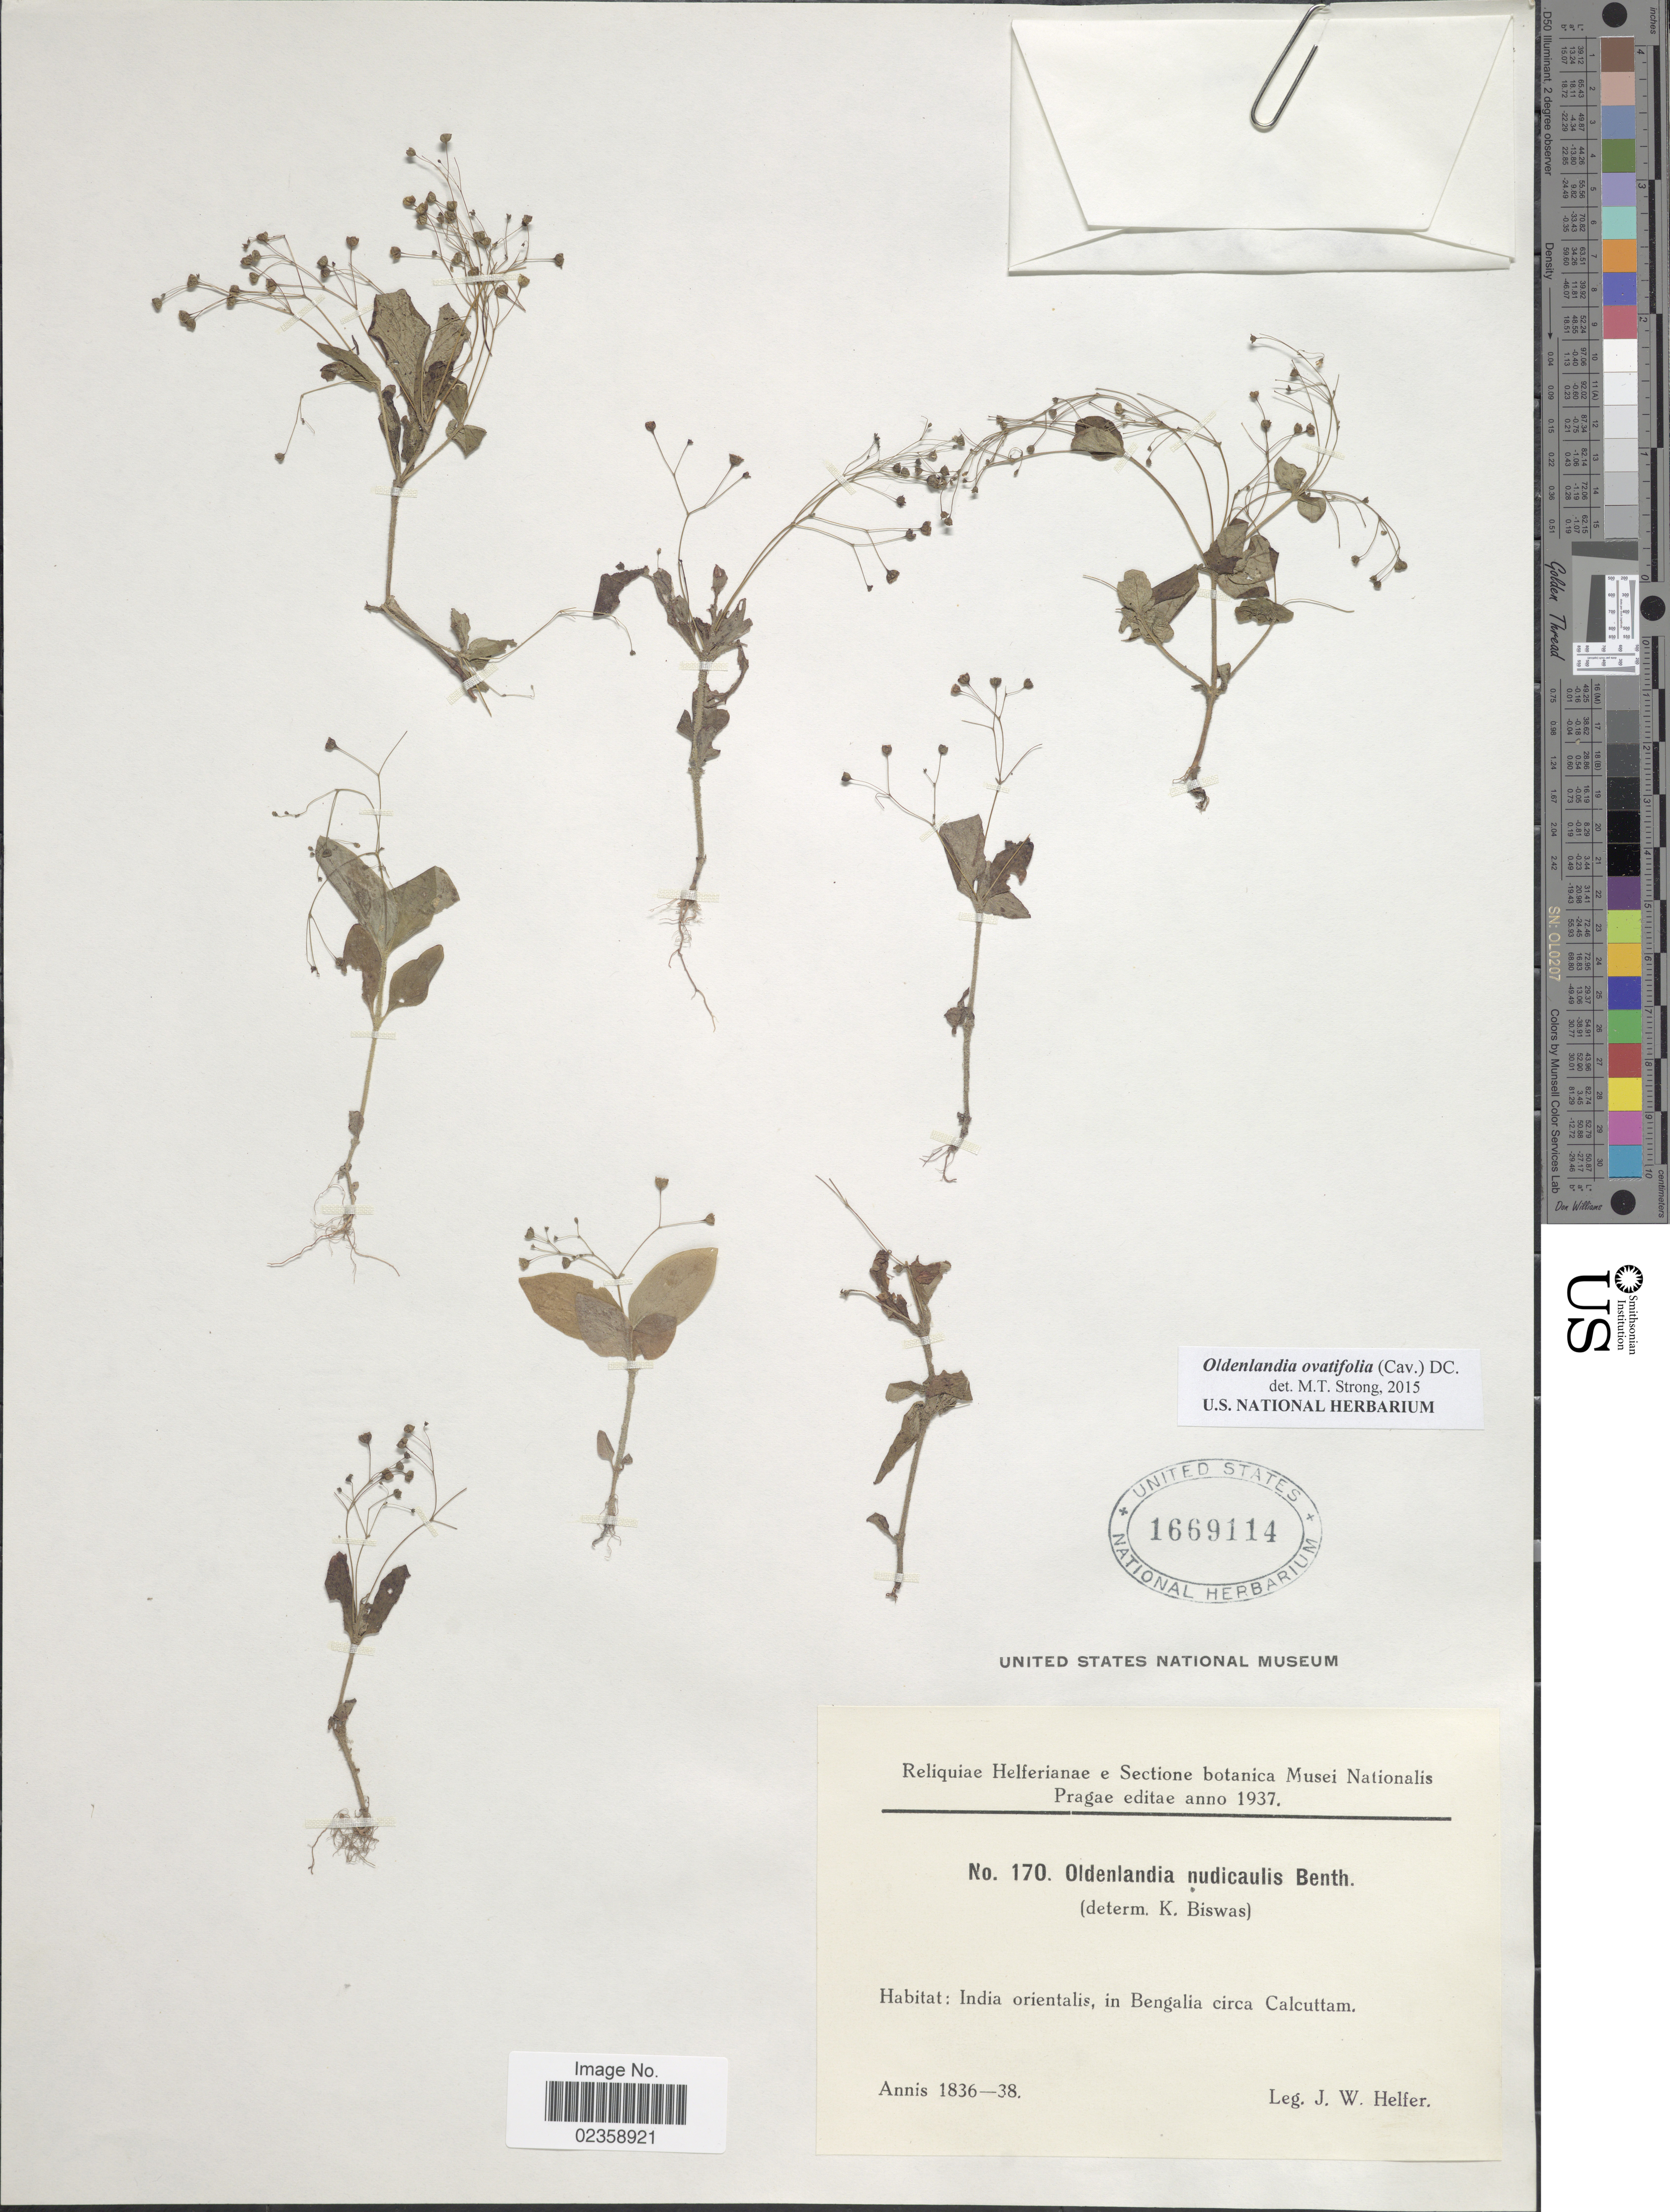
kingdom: Plantae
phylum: Tracheophyta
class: Magnoliopsida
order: Gentianales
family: Rubiaceae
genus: Oldenlandia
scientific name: Oldenlandia ovatifolia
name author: (Cav.) DC.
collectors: J. W. Helfer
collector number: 170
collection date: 1836/1838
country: India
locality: India orientalis, in Bengalia circa Calcuttam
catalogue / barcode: US 1669114